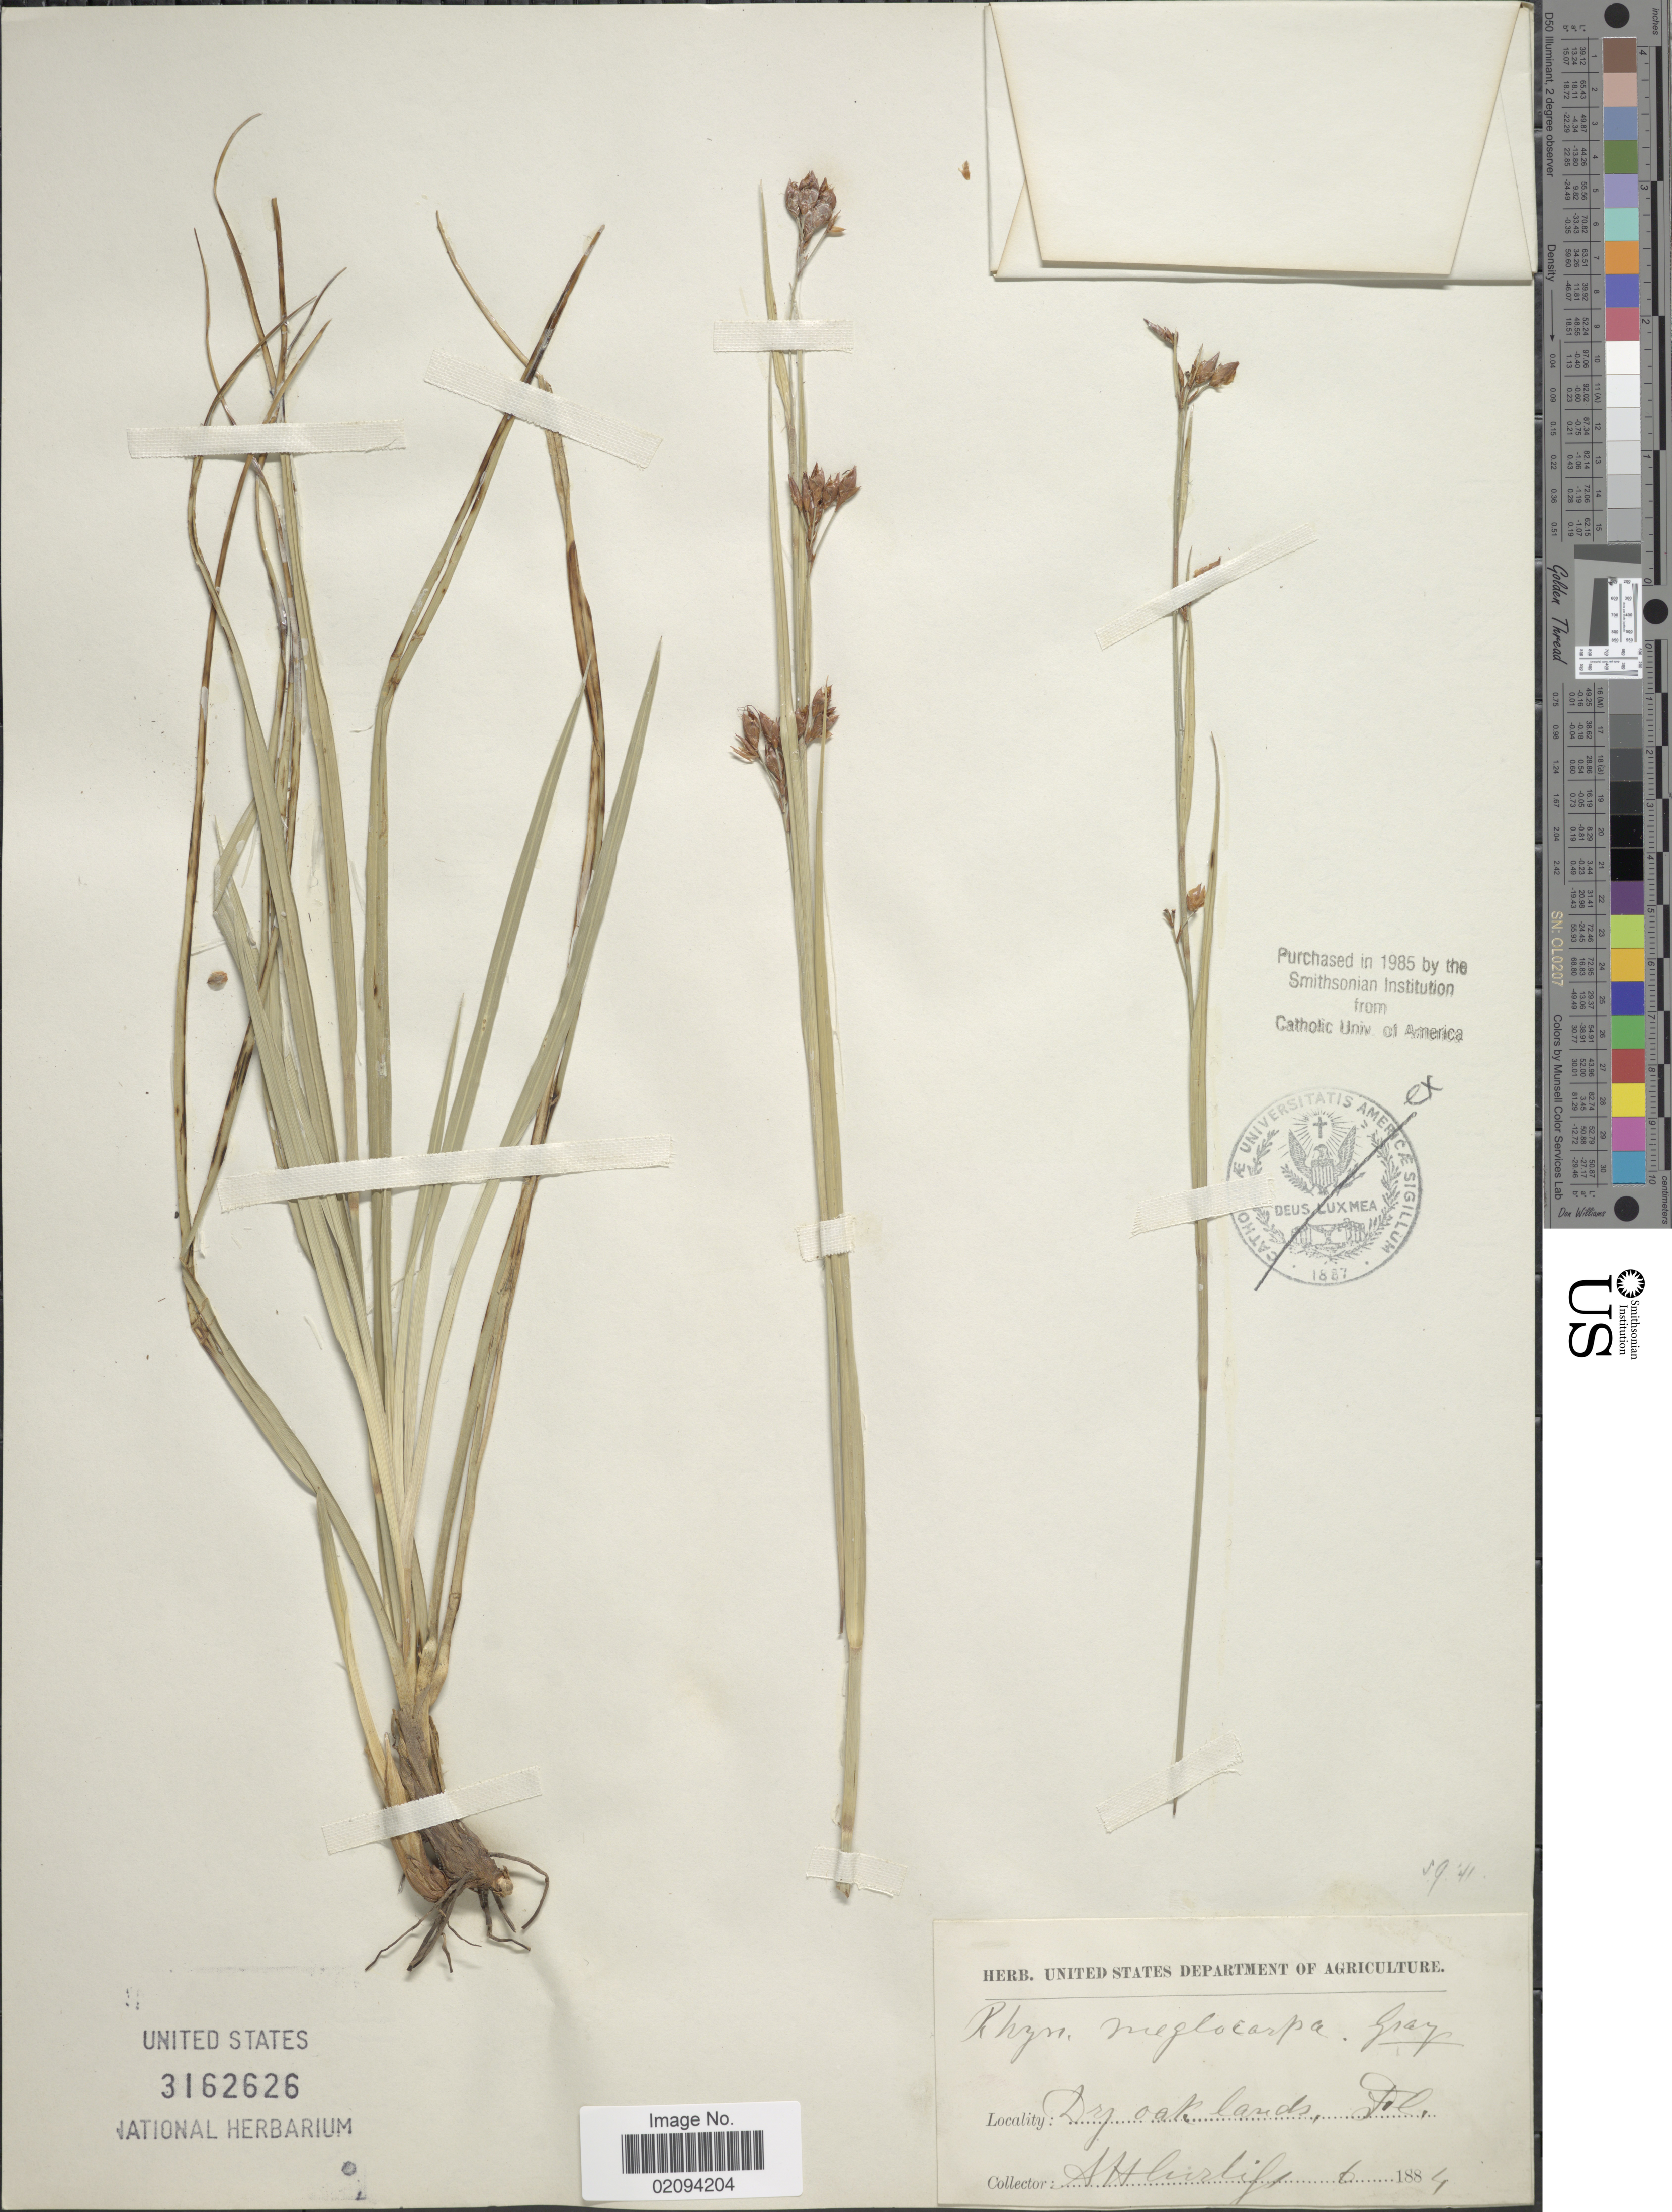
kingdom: Plantae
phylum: Tracheophyta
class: Liliopsida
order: Poales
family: Cyperaceae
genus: Rhynchospora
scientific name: Rhynchospora megalocarpa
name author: A. Gray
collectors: A. H. Curtiss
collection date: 1884-06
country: United States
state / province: Florida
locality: Dry oak lands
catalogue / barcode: US 3162626